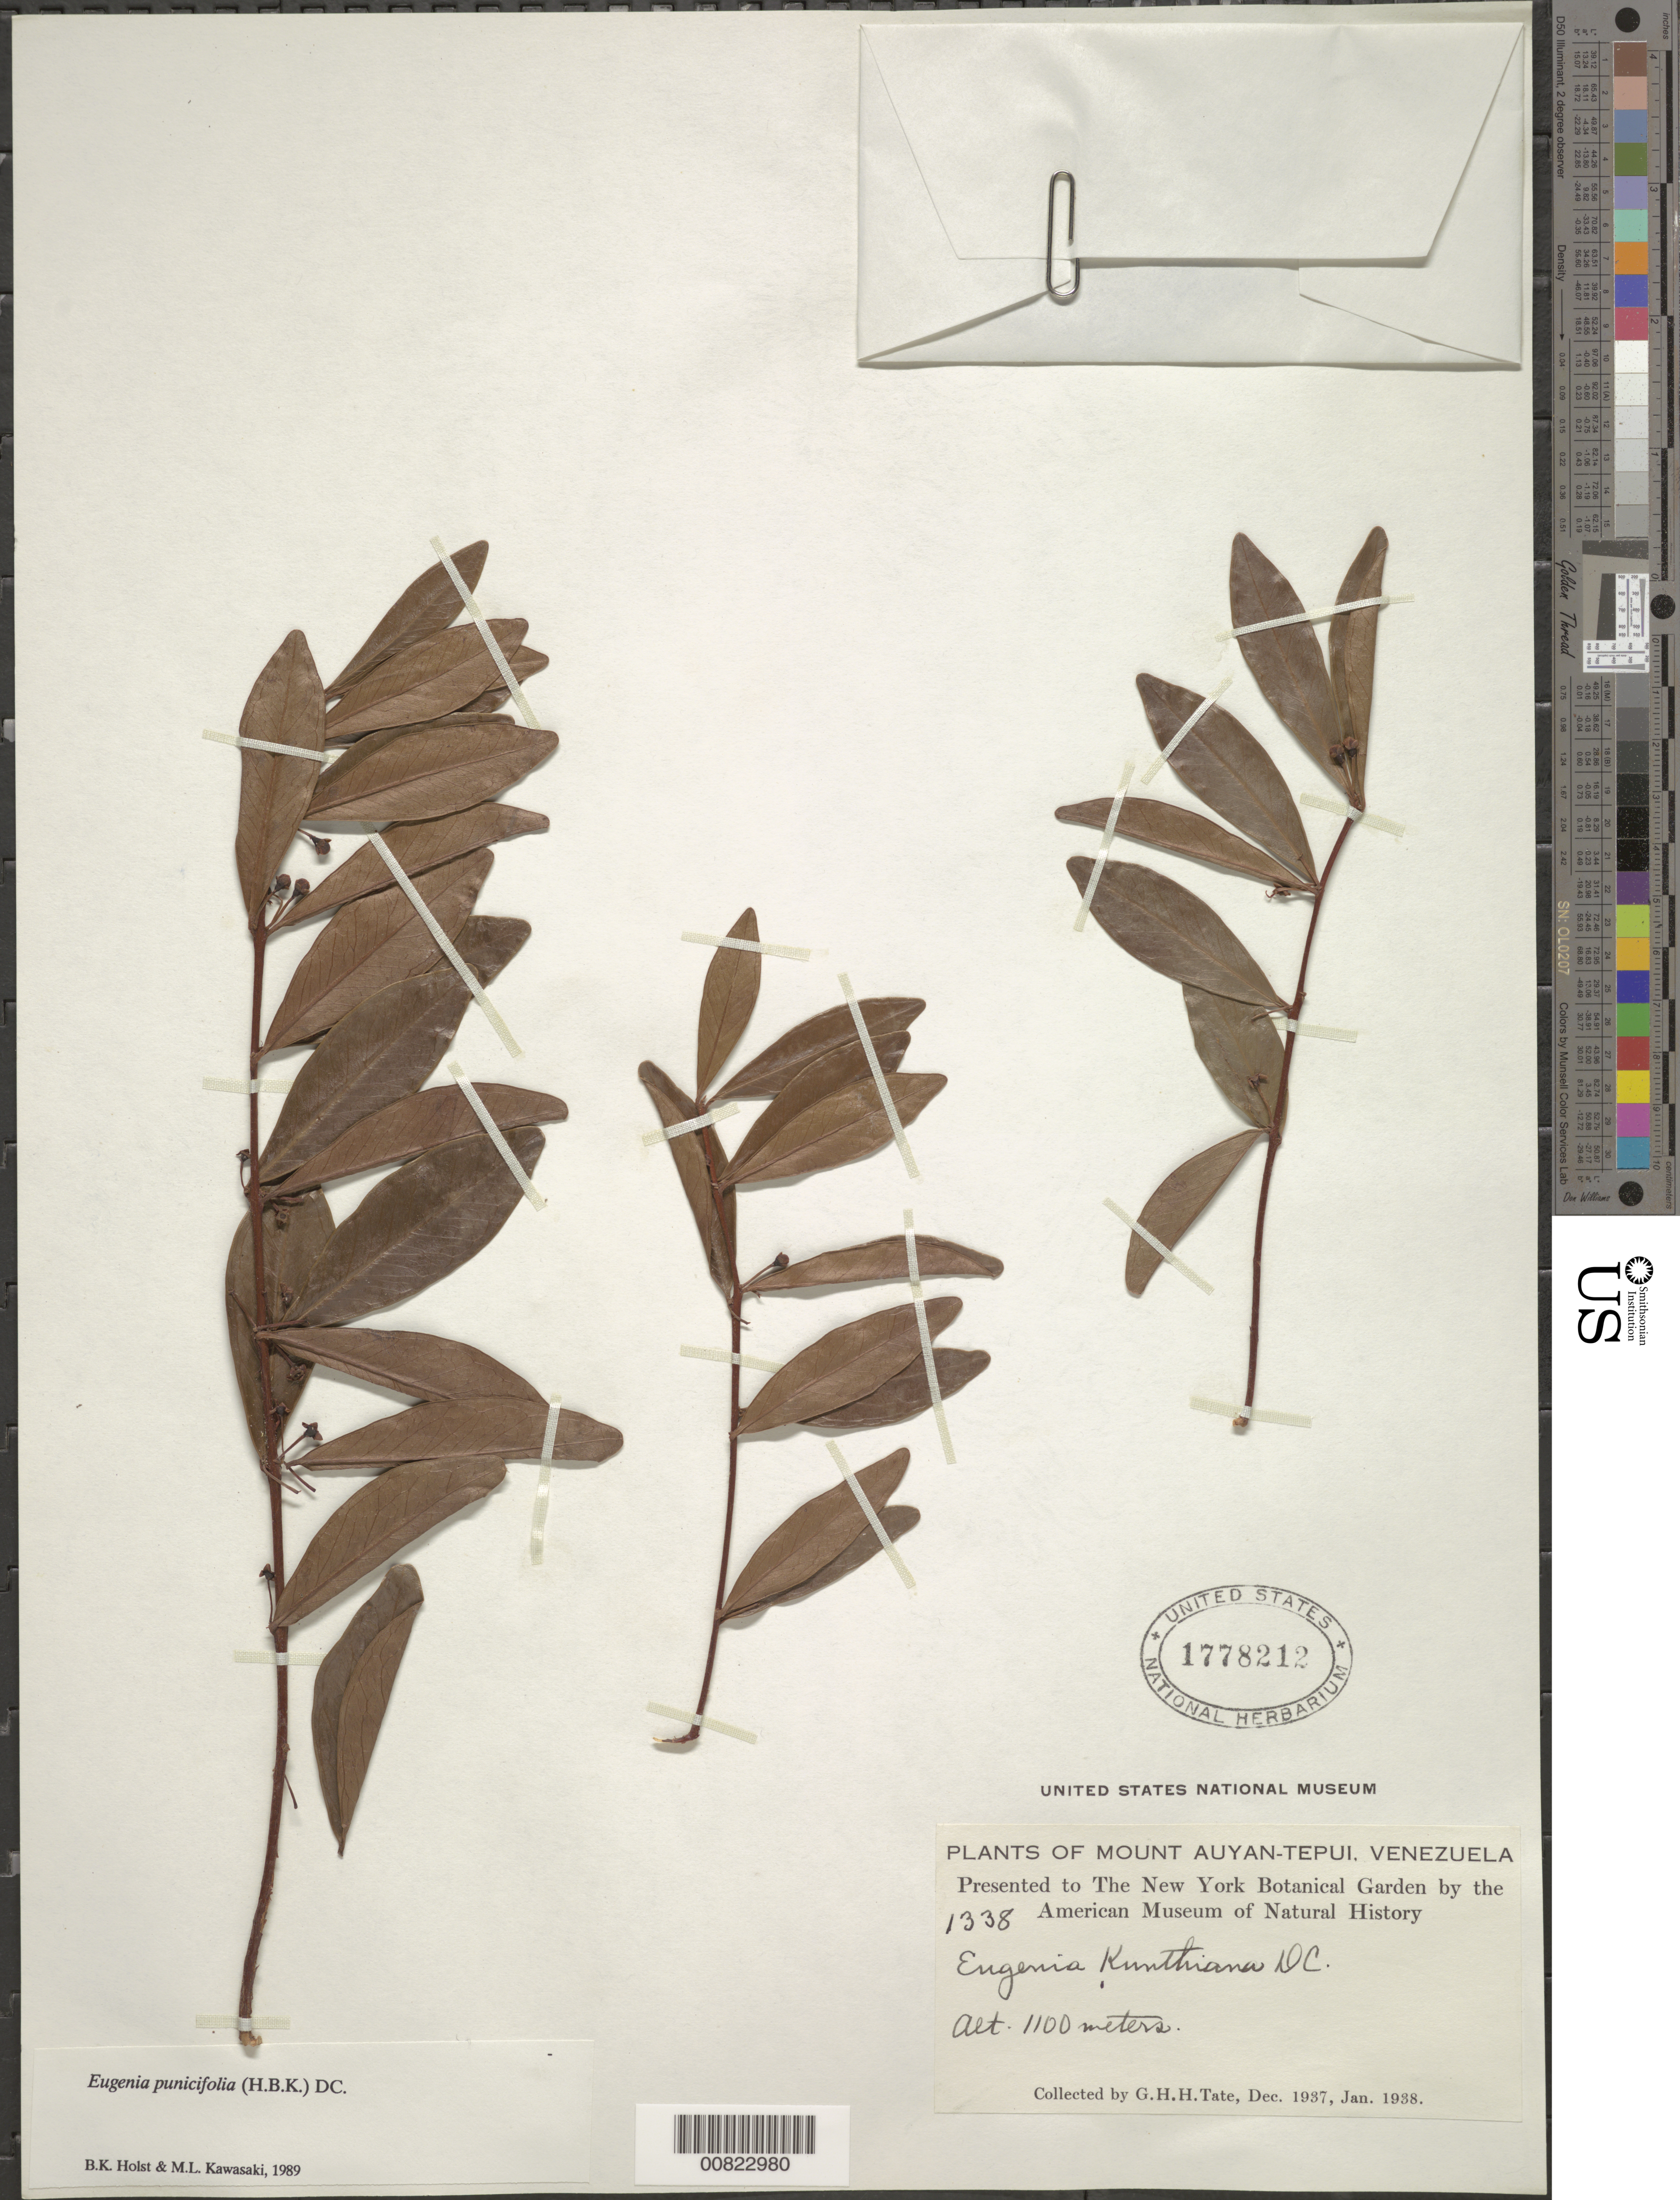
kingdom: Plantae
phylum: Tracheophyta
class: Magnoliopsida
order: Myrtales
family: Myrtaceae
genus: Eugenia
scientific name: Eugenia punicifolia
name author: (Kunth) DC.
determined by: Holst, Bruce K.; Kawasaki, María L.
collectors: G. H. H.Tate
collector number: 1338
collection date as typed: Dec-37 to Jan-38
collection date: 1937-12/1938-01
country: Venezuela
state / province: Bolívar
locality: Mt. Auyan-tepuí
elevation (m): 1100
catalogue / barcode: US 1778212